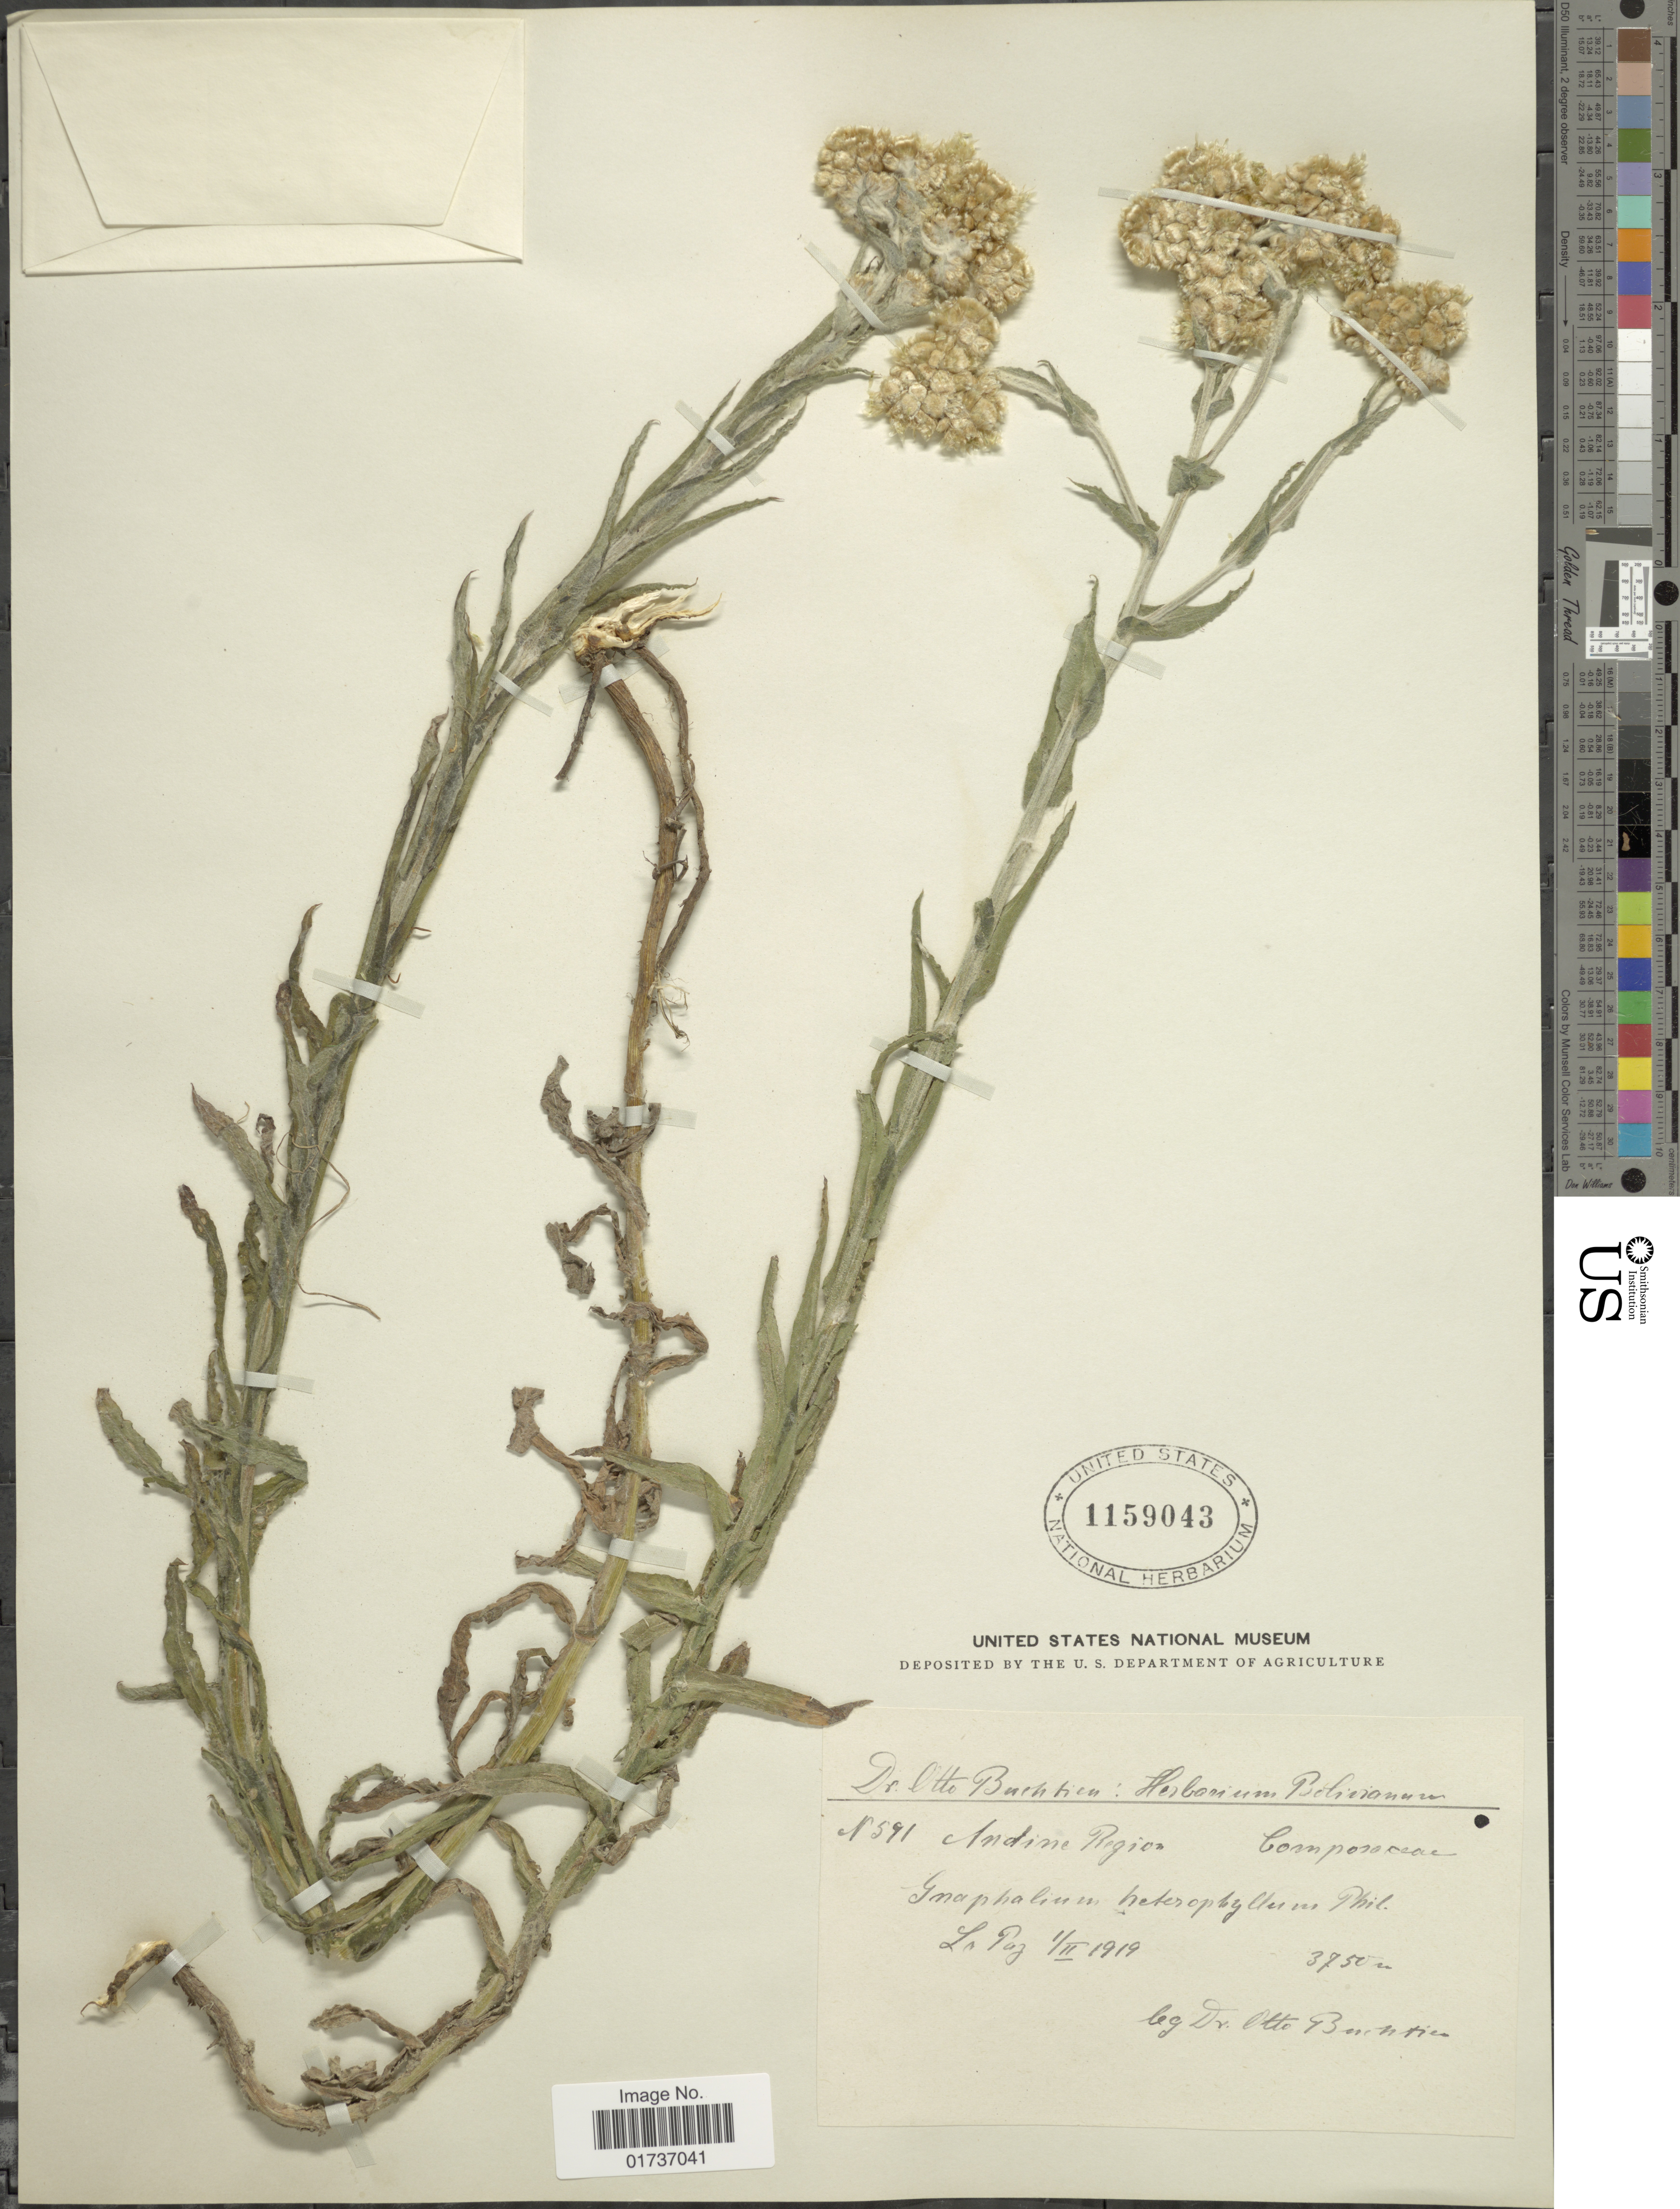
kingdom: Plantae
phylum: Tracheophyta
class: Magnoliopsida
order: Asterales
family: Asteraceae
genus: Gnaphalium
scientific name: Gnaphalium heterotrichum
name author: Phil.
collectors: O. Buchtien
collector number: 591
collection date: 1919-02-01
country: Bolivia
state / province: La Paz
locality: La Paz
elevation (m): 3750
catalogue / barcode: US 1159043